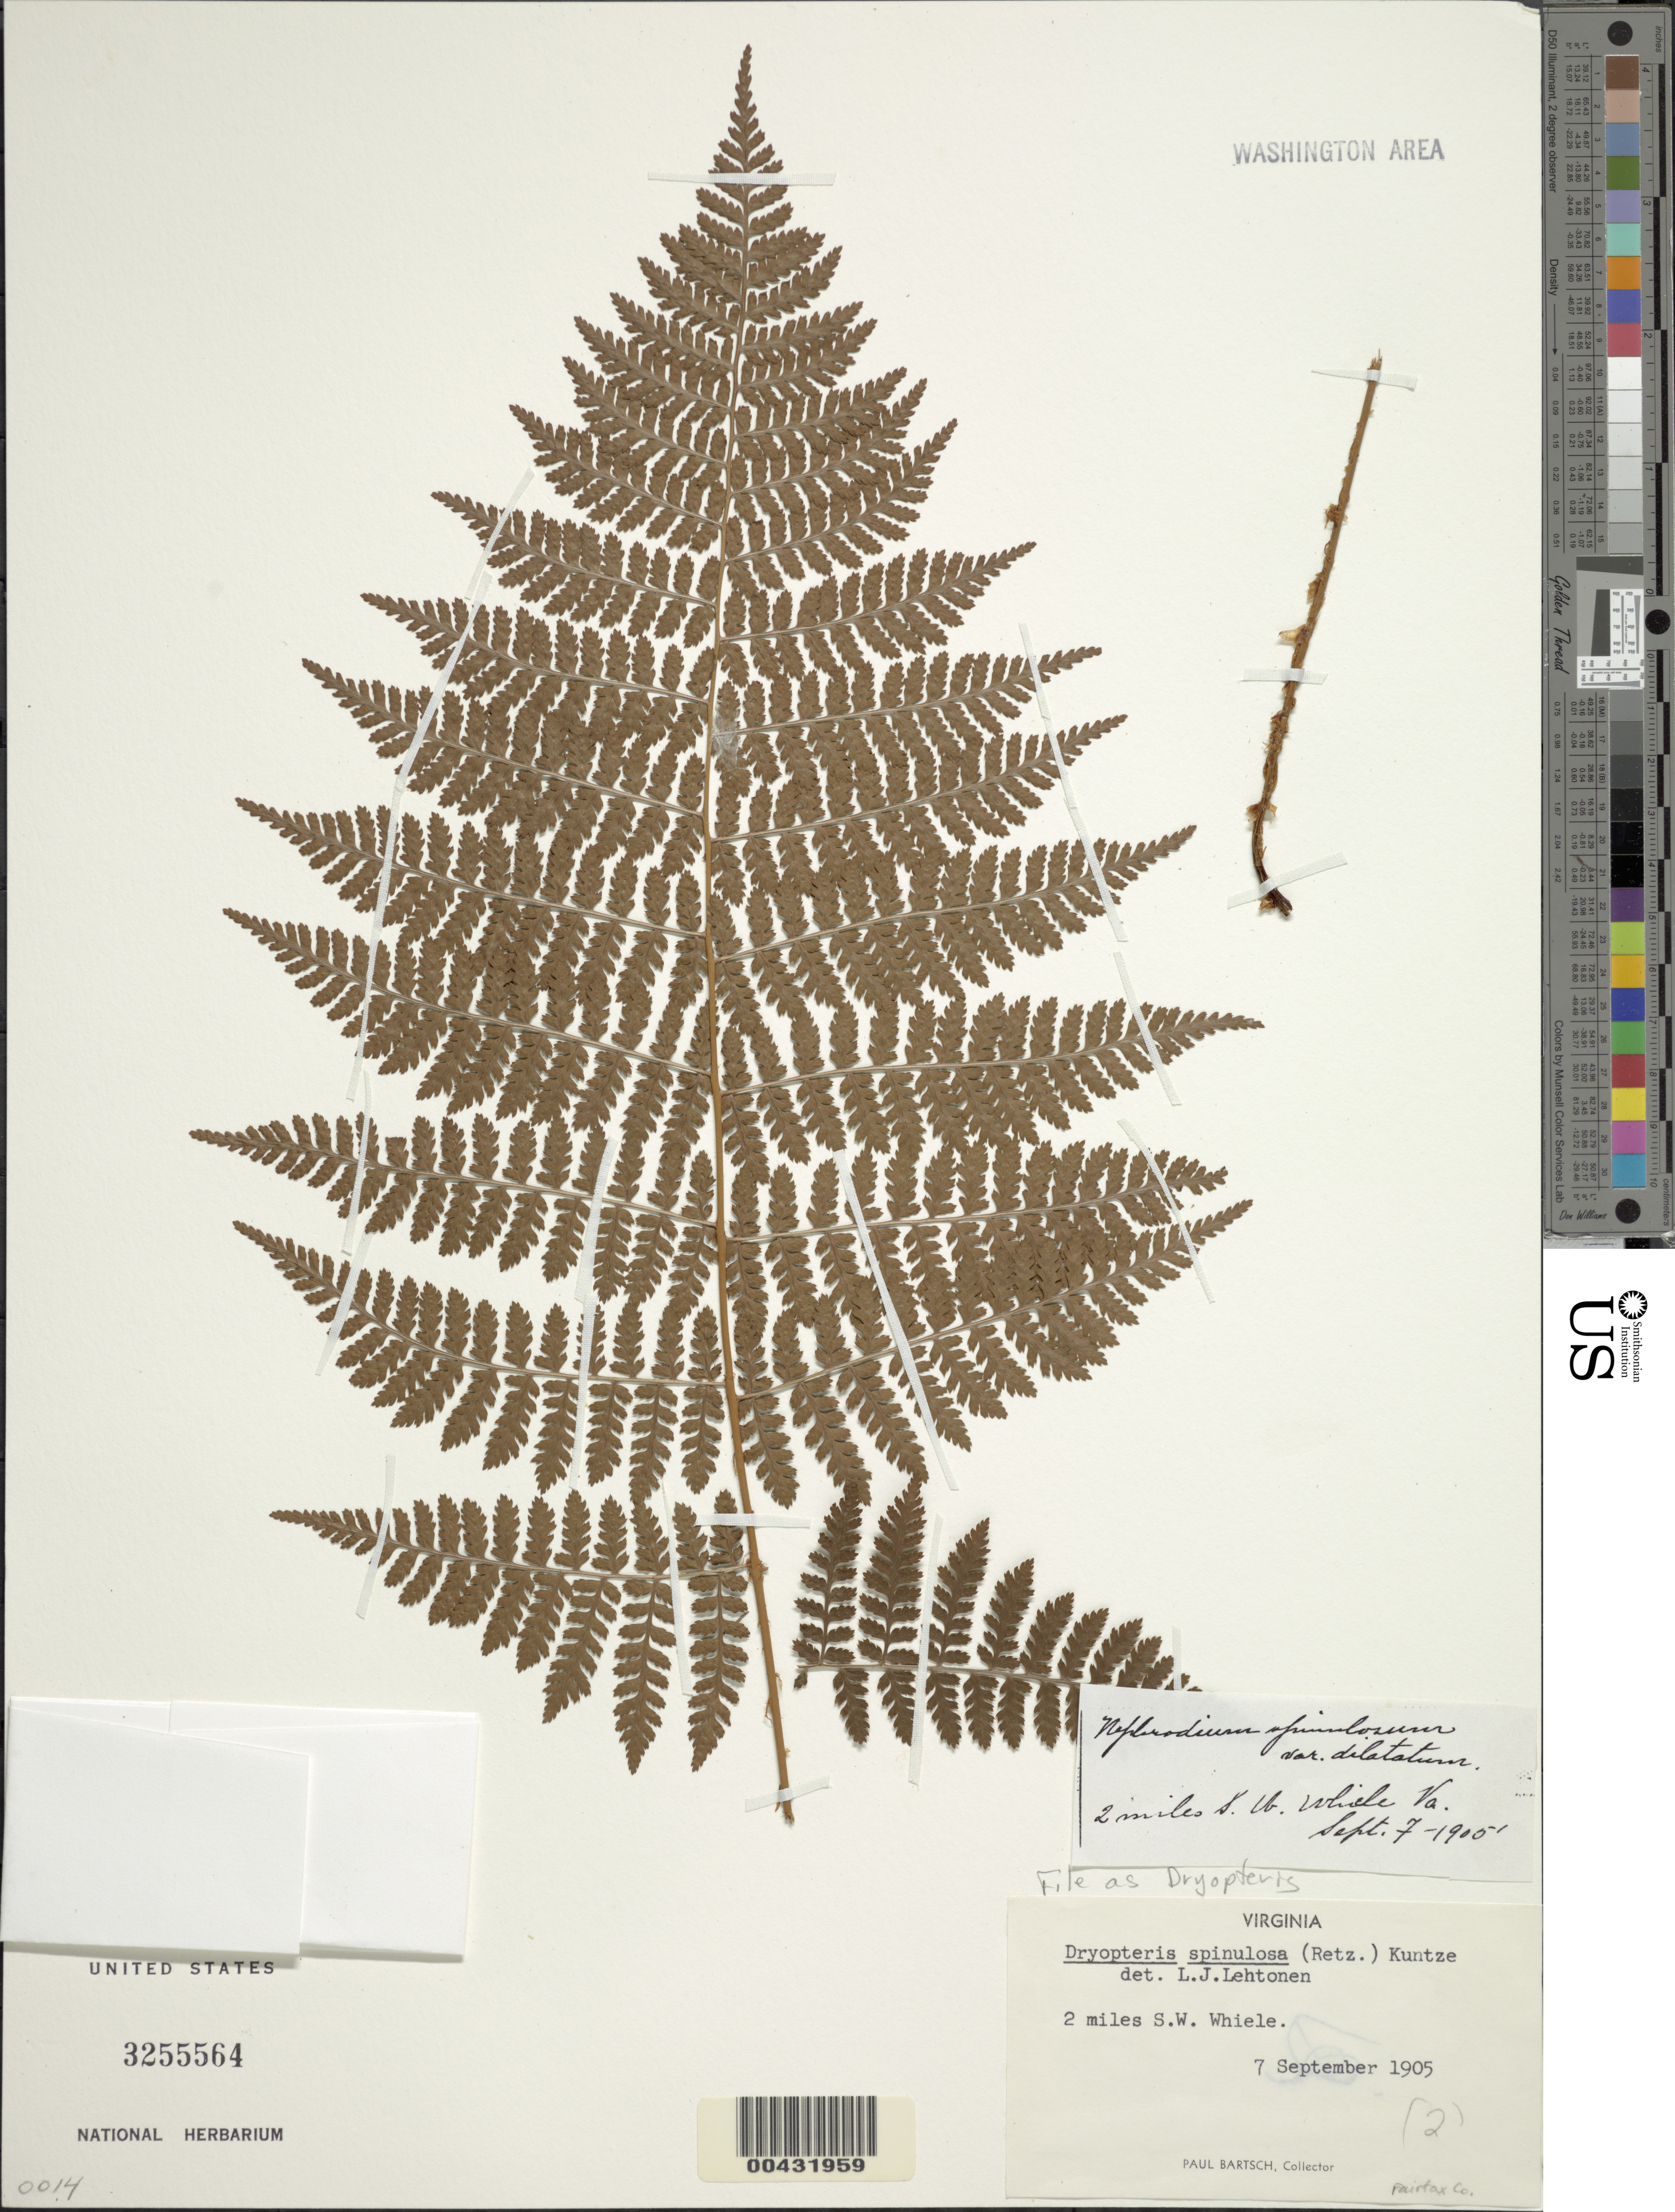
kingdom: Plantae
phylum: Tracheophyta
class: Polypodiopsida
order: Polypodiales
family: Dryopteridaceae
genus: Dryopteris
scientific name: Dryopteris carthusiana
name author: (Villars) H.P. Fuchs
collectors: P. Bartsch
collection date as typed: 07 Sep 1905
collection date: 1905-09-07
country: United States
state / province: Virginia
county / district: Fairfax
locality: SW of Wiehle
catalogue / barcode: US 3255564